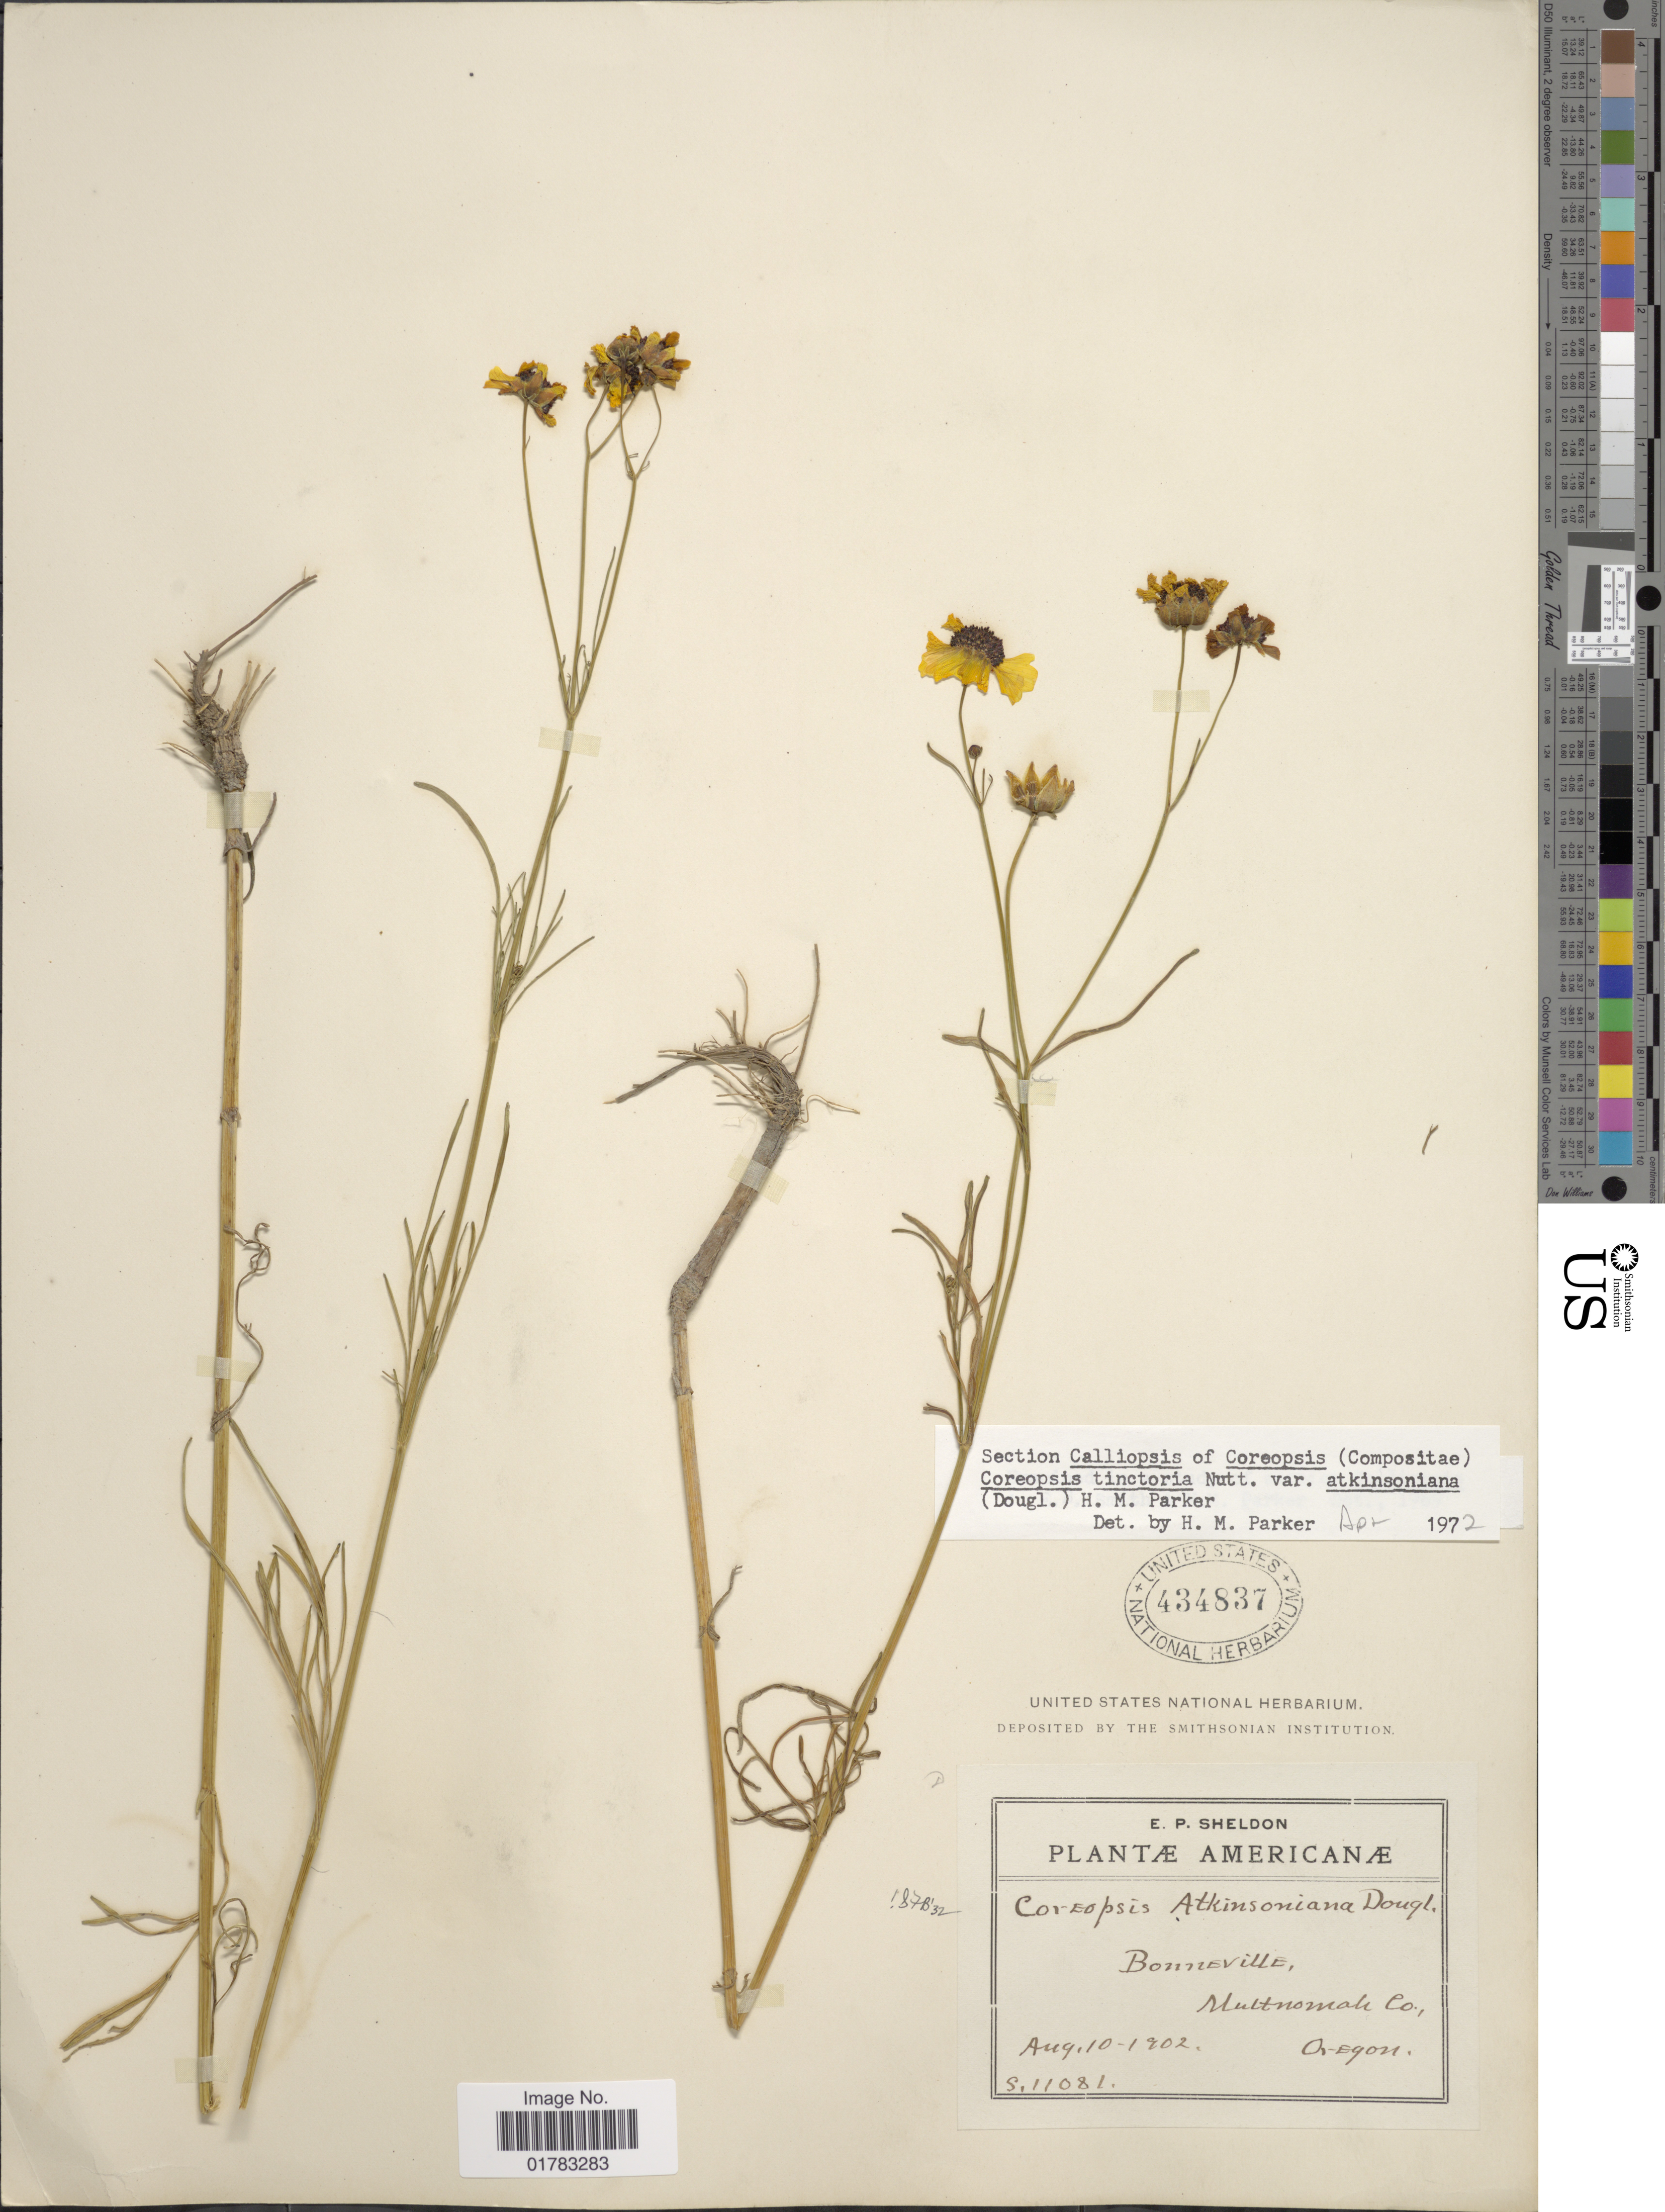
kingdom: Plantae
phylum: Tracheophyta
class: Magnoliopsida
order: Asterales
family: Asteraceae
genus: Coreopsis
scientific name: Coreopsis tinctoria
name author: Nutt.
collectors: E. P. Sheldon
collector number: S11081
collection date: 1902-08-10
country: United States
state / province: Oregon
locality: Brownsville, Mutlnomah Co.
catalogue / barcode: US 434837